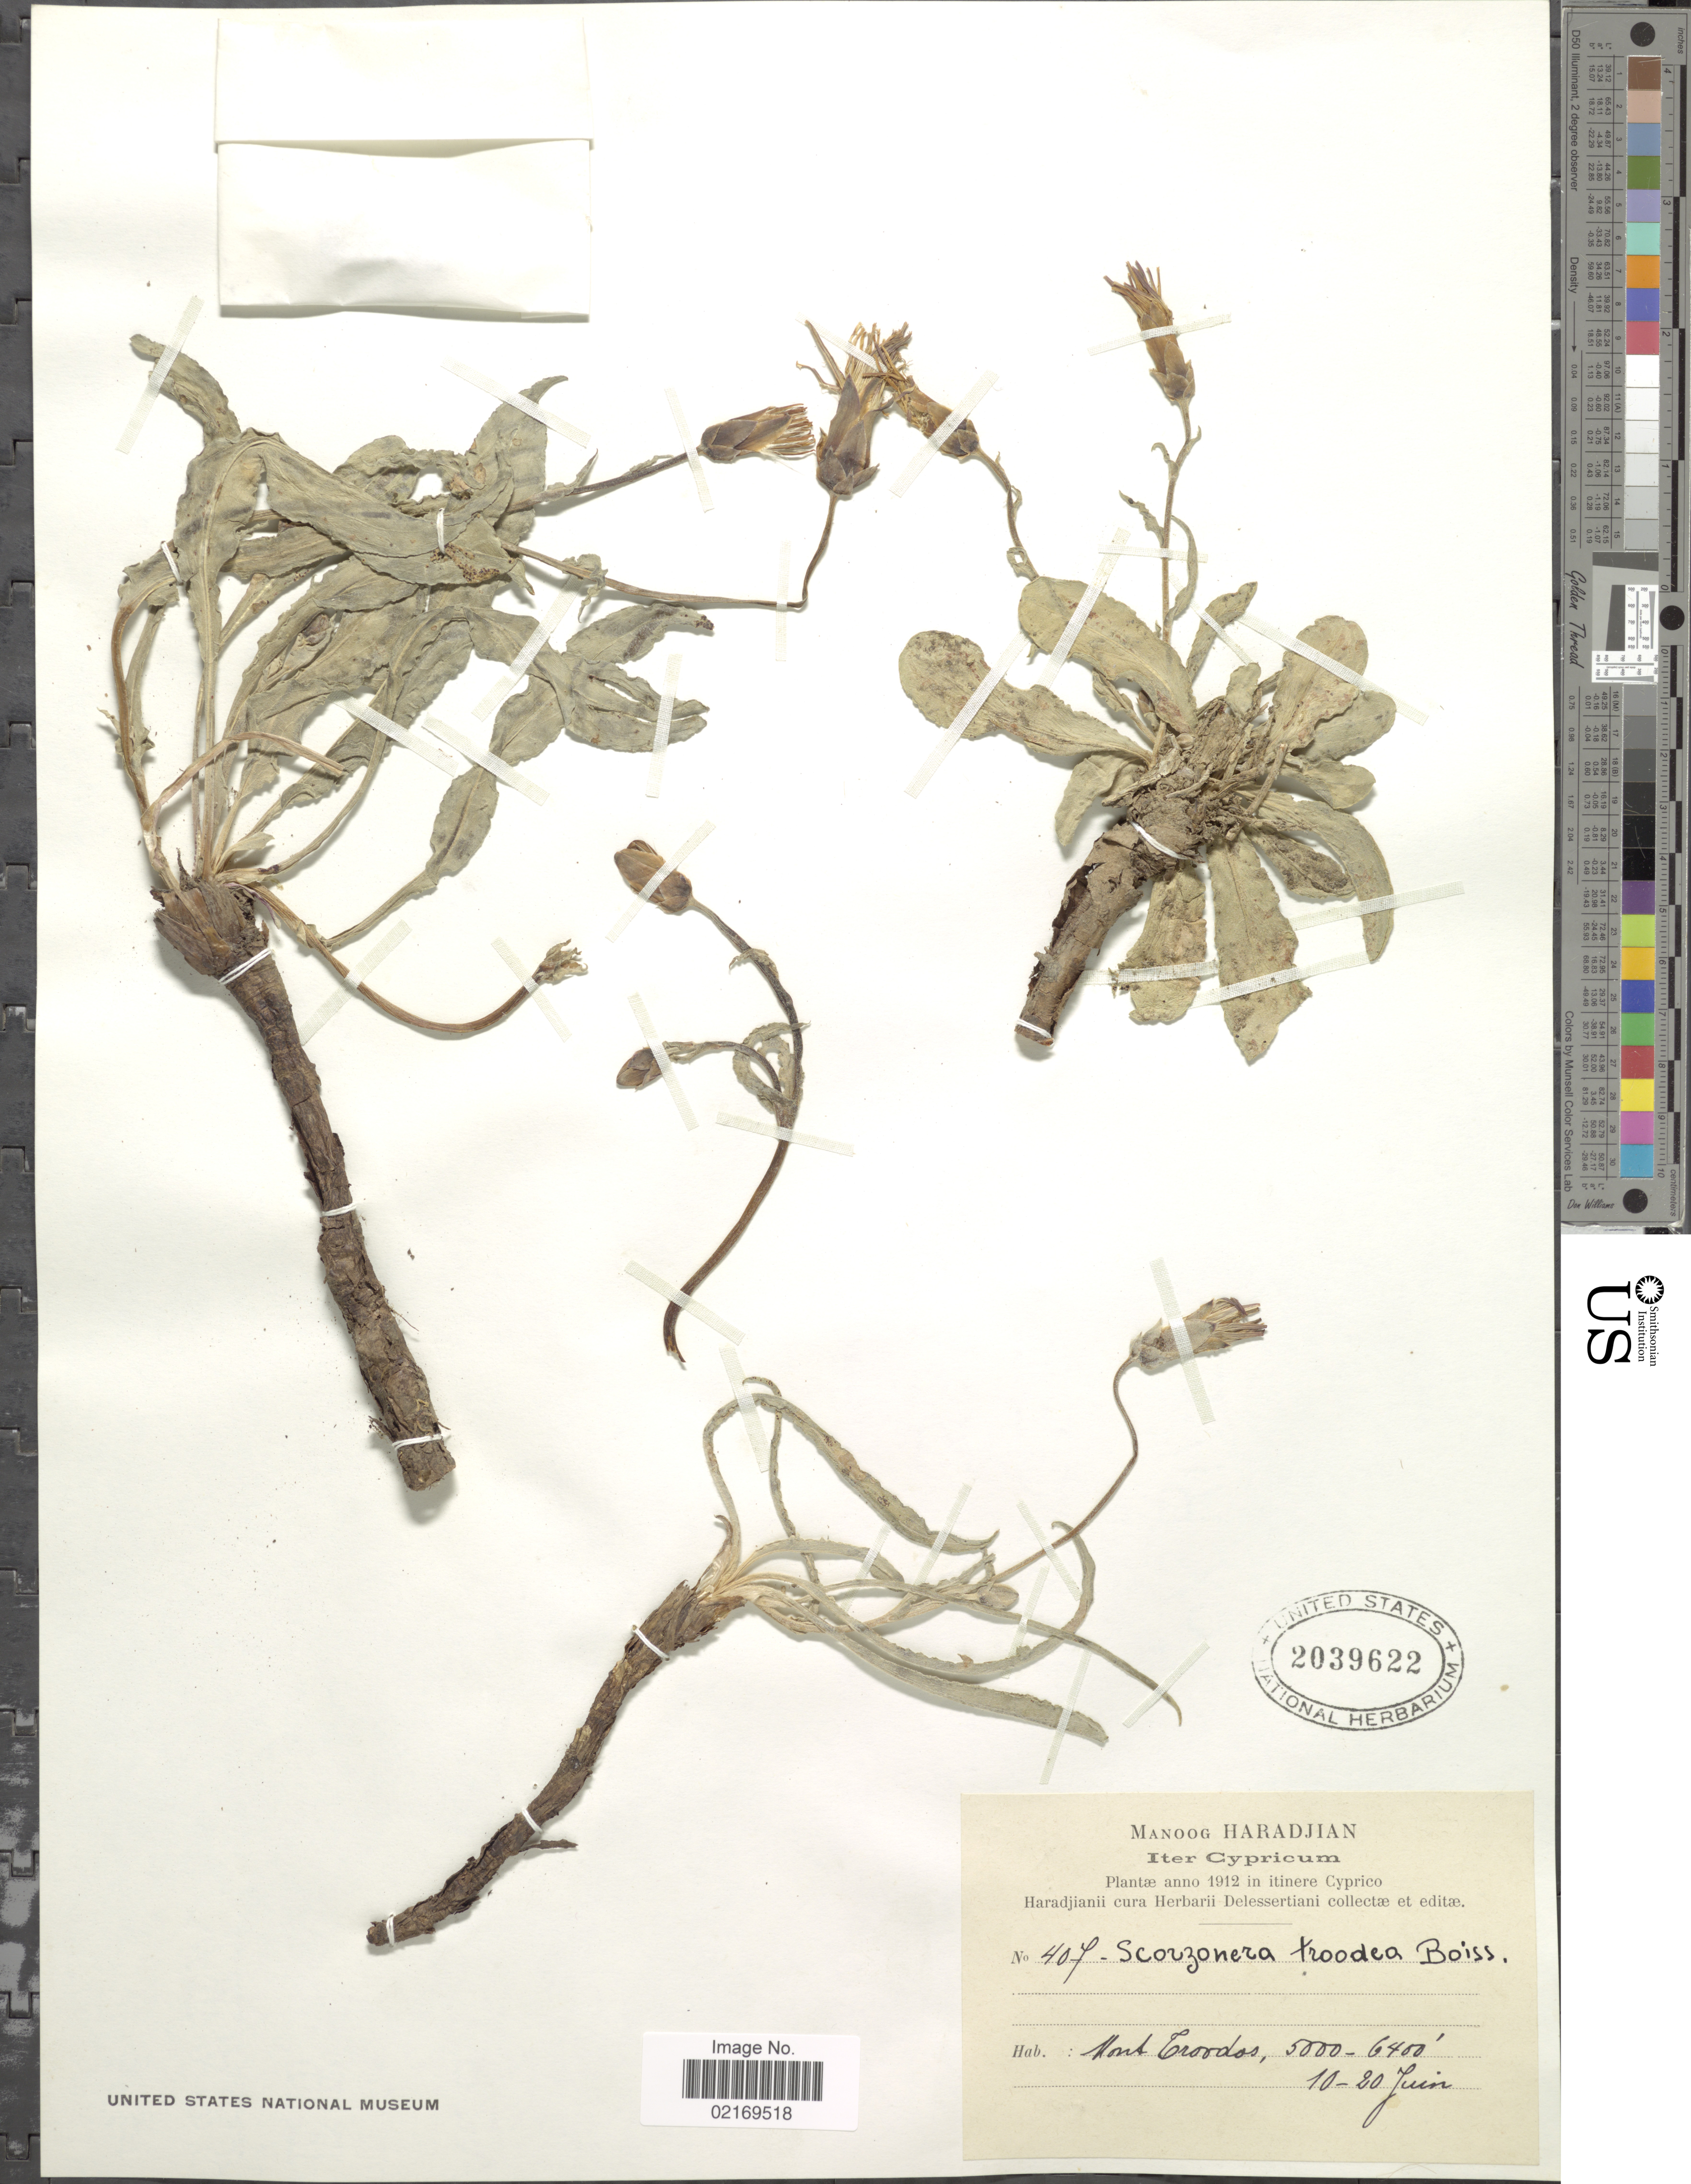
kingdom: Plantae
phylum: Tracheophyta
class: Magnoliopsida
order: Asterales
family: Asteraceae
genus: Scorzonera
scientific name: Scorzonera troodea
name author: Boiss.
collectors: M. Haradjian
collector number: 407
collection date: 1912-06-10/1912-06-20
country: Cyprus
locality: Iter Cypricum, in itinere Cyprico, Mont Croodos [interpreted].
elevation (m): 1524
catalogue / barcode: US 2039622